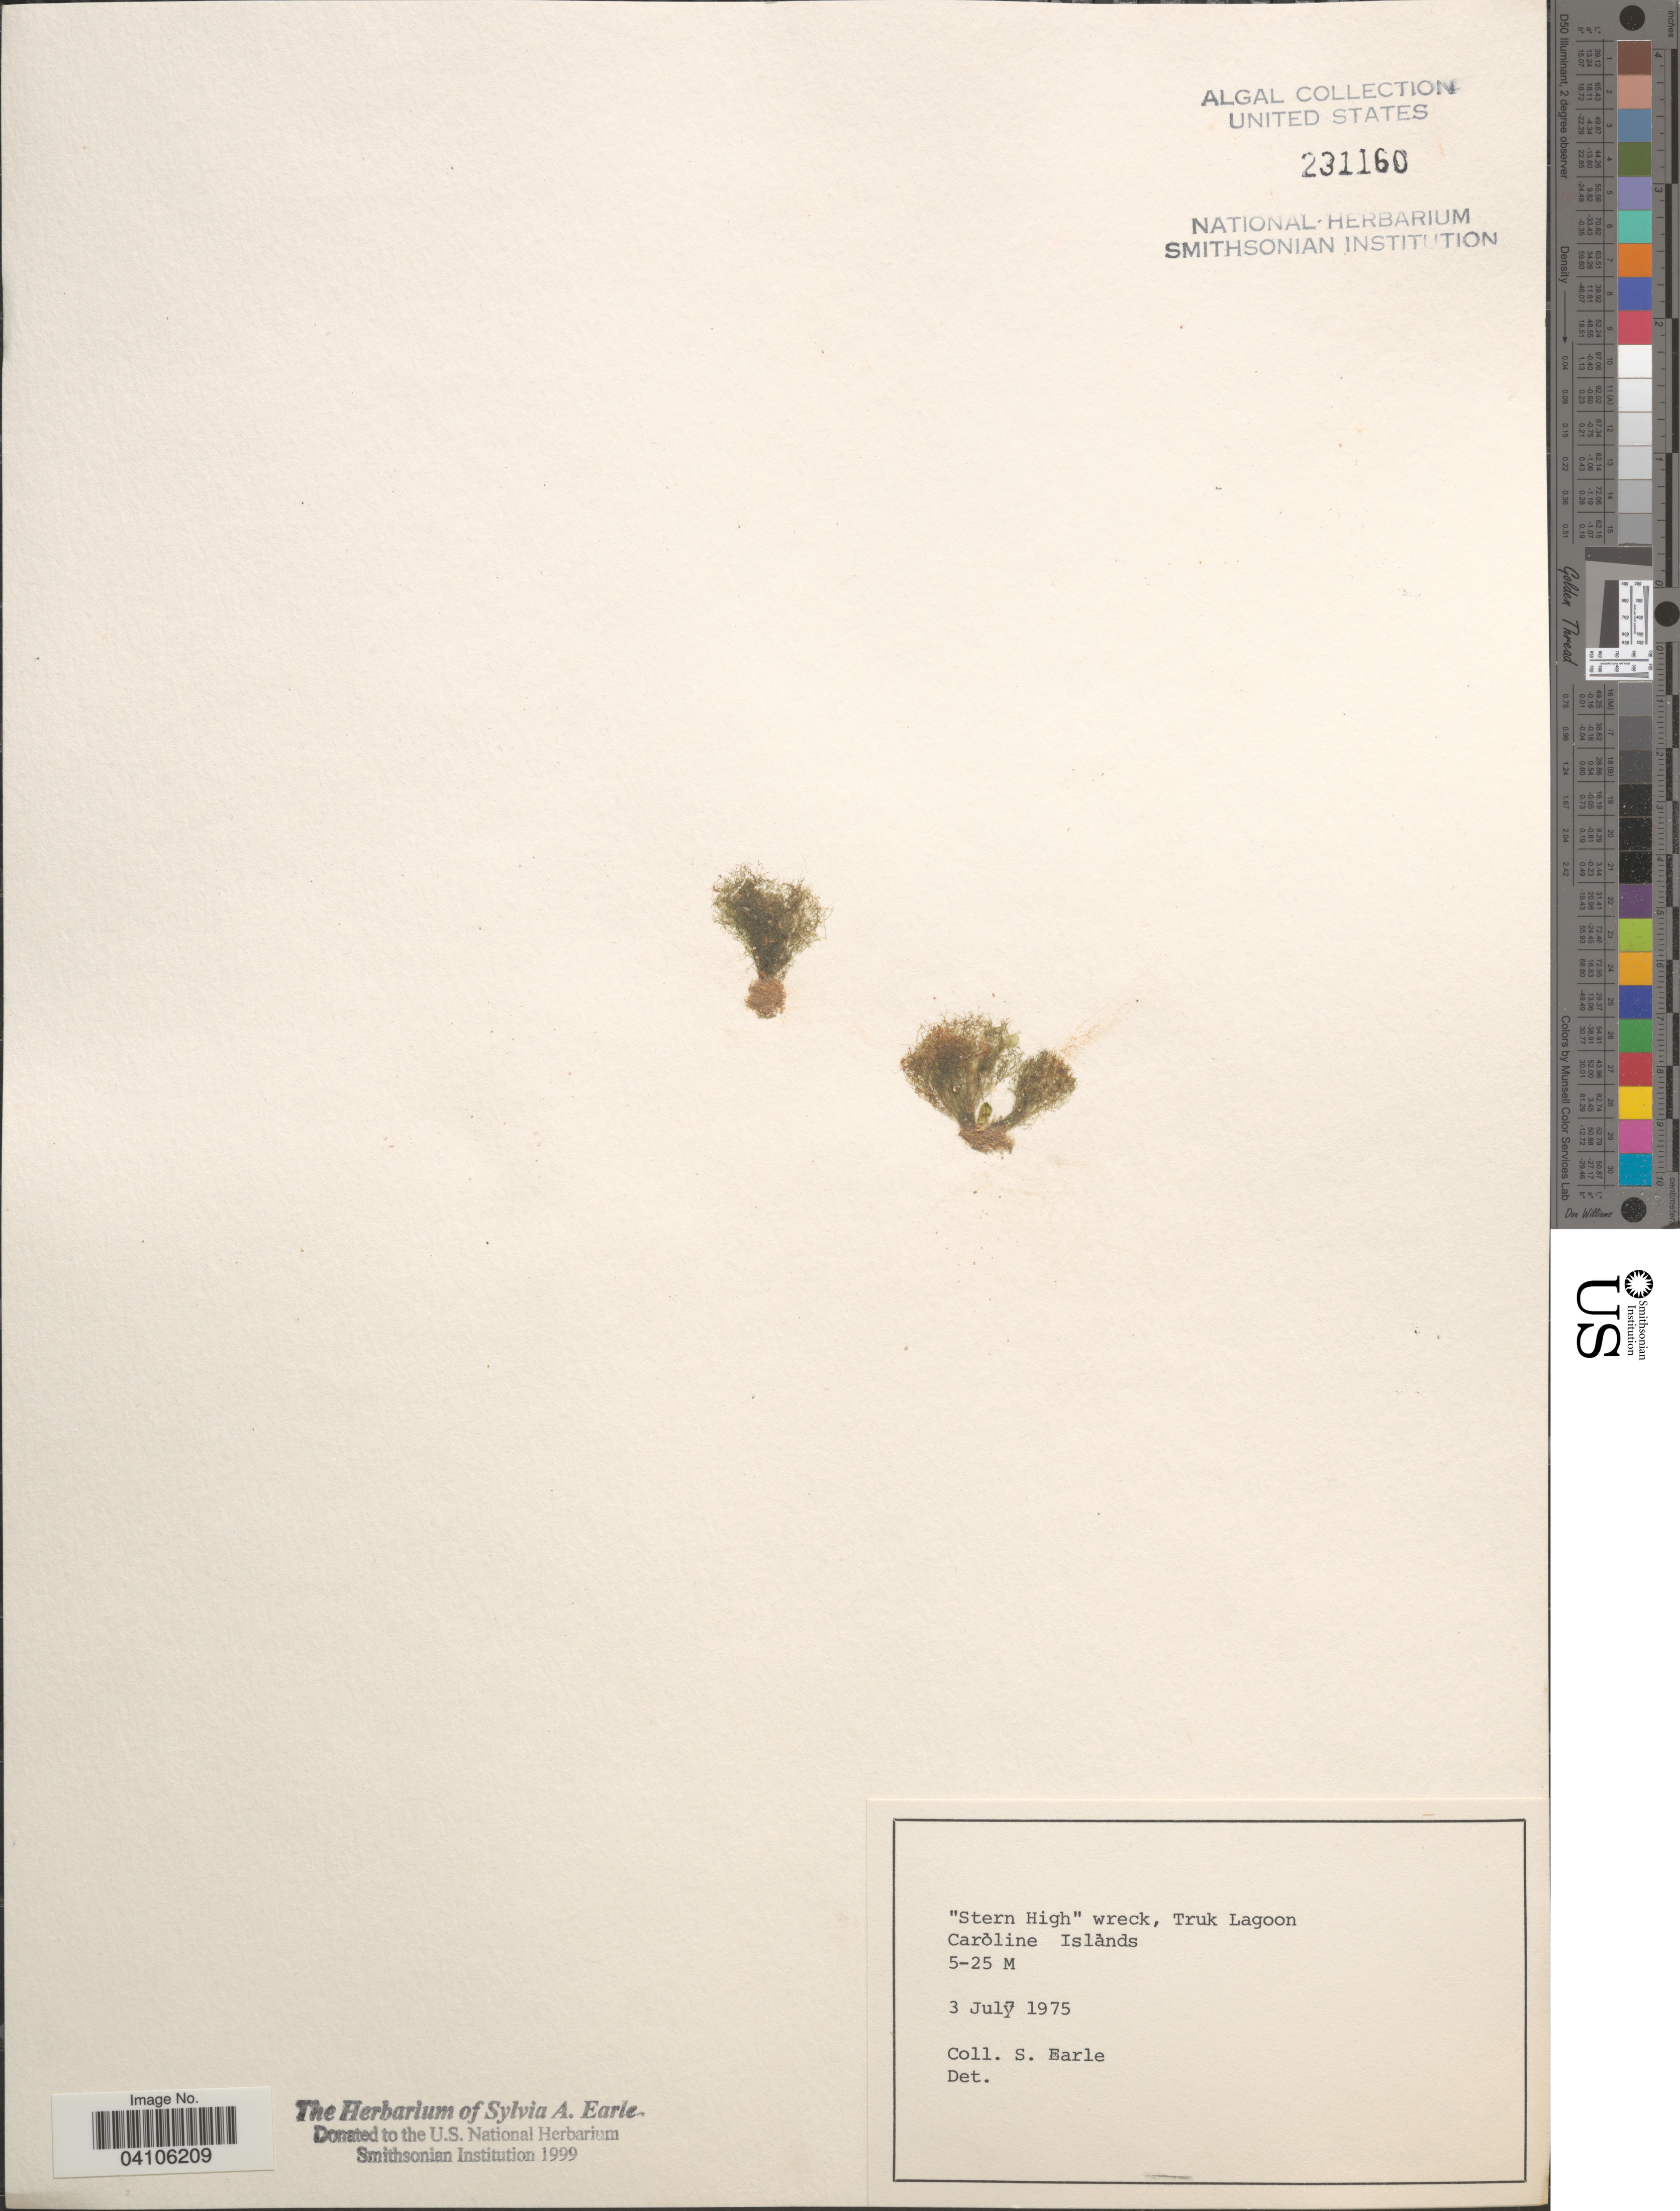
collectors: S. A. Earle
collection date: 1975-07-03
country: Micronesia, Federated States of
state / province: Truk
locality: Stern High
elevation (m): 5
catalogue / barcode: US 231160